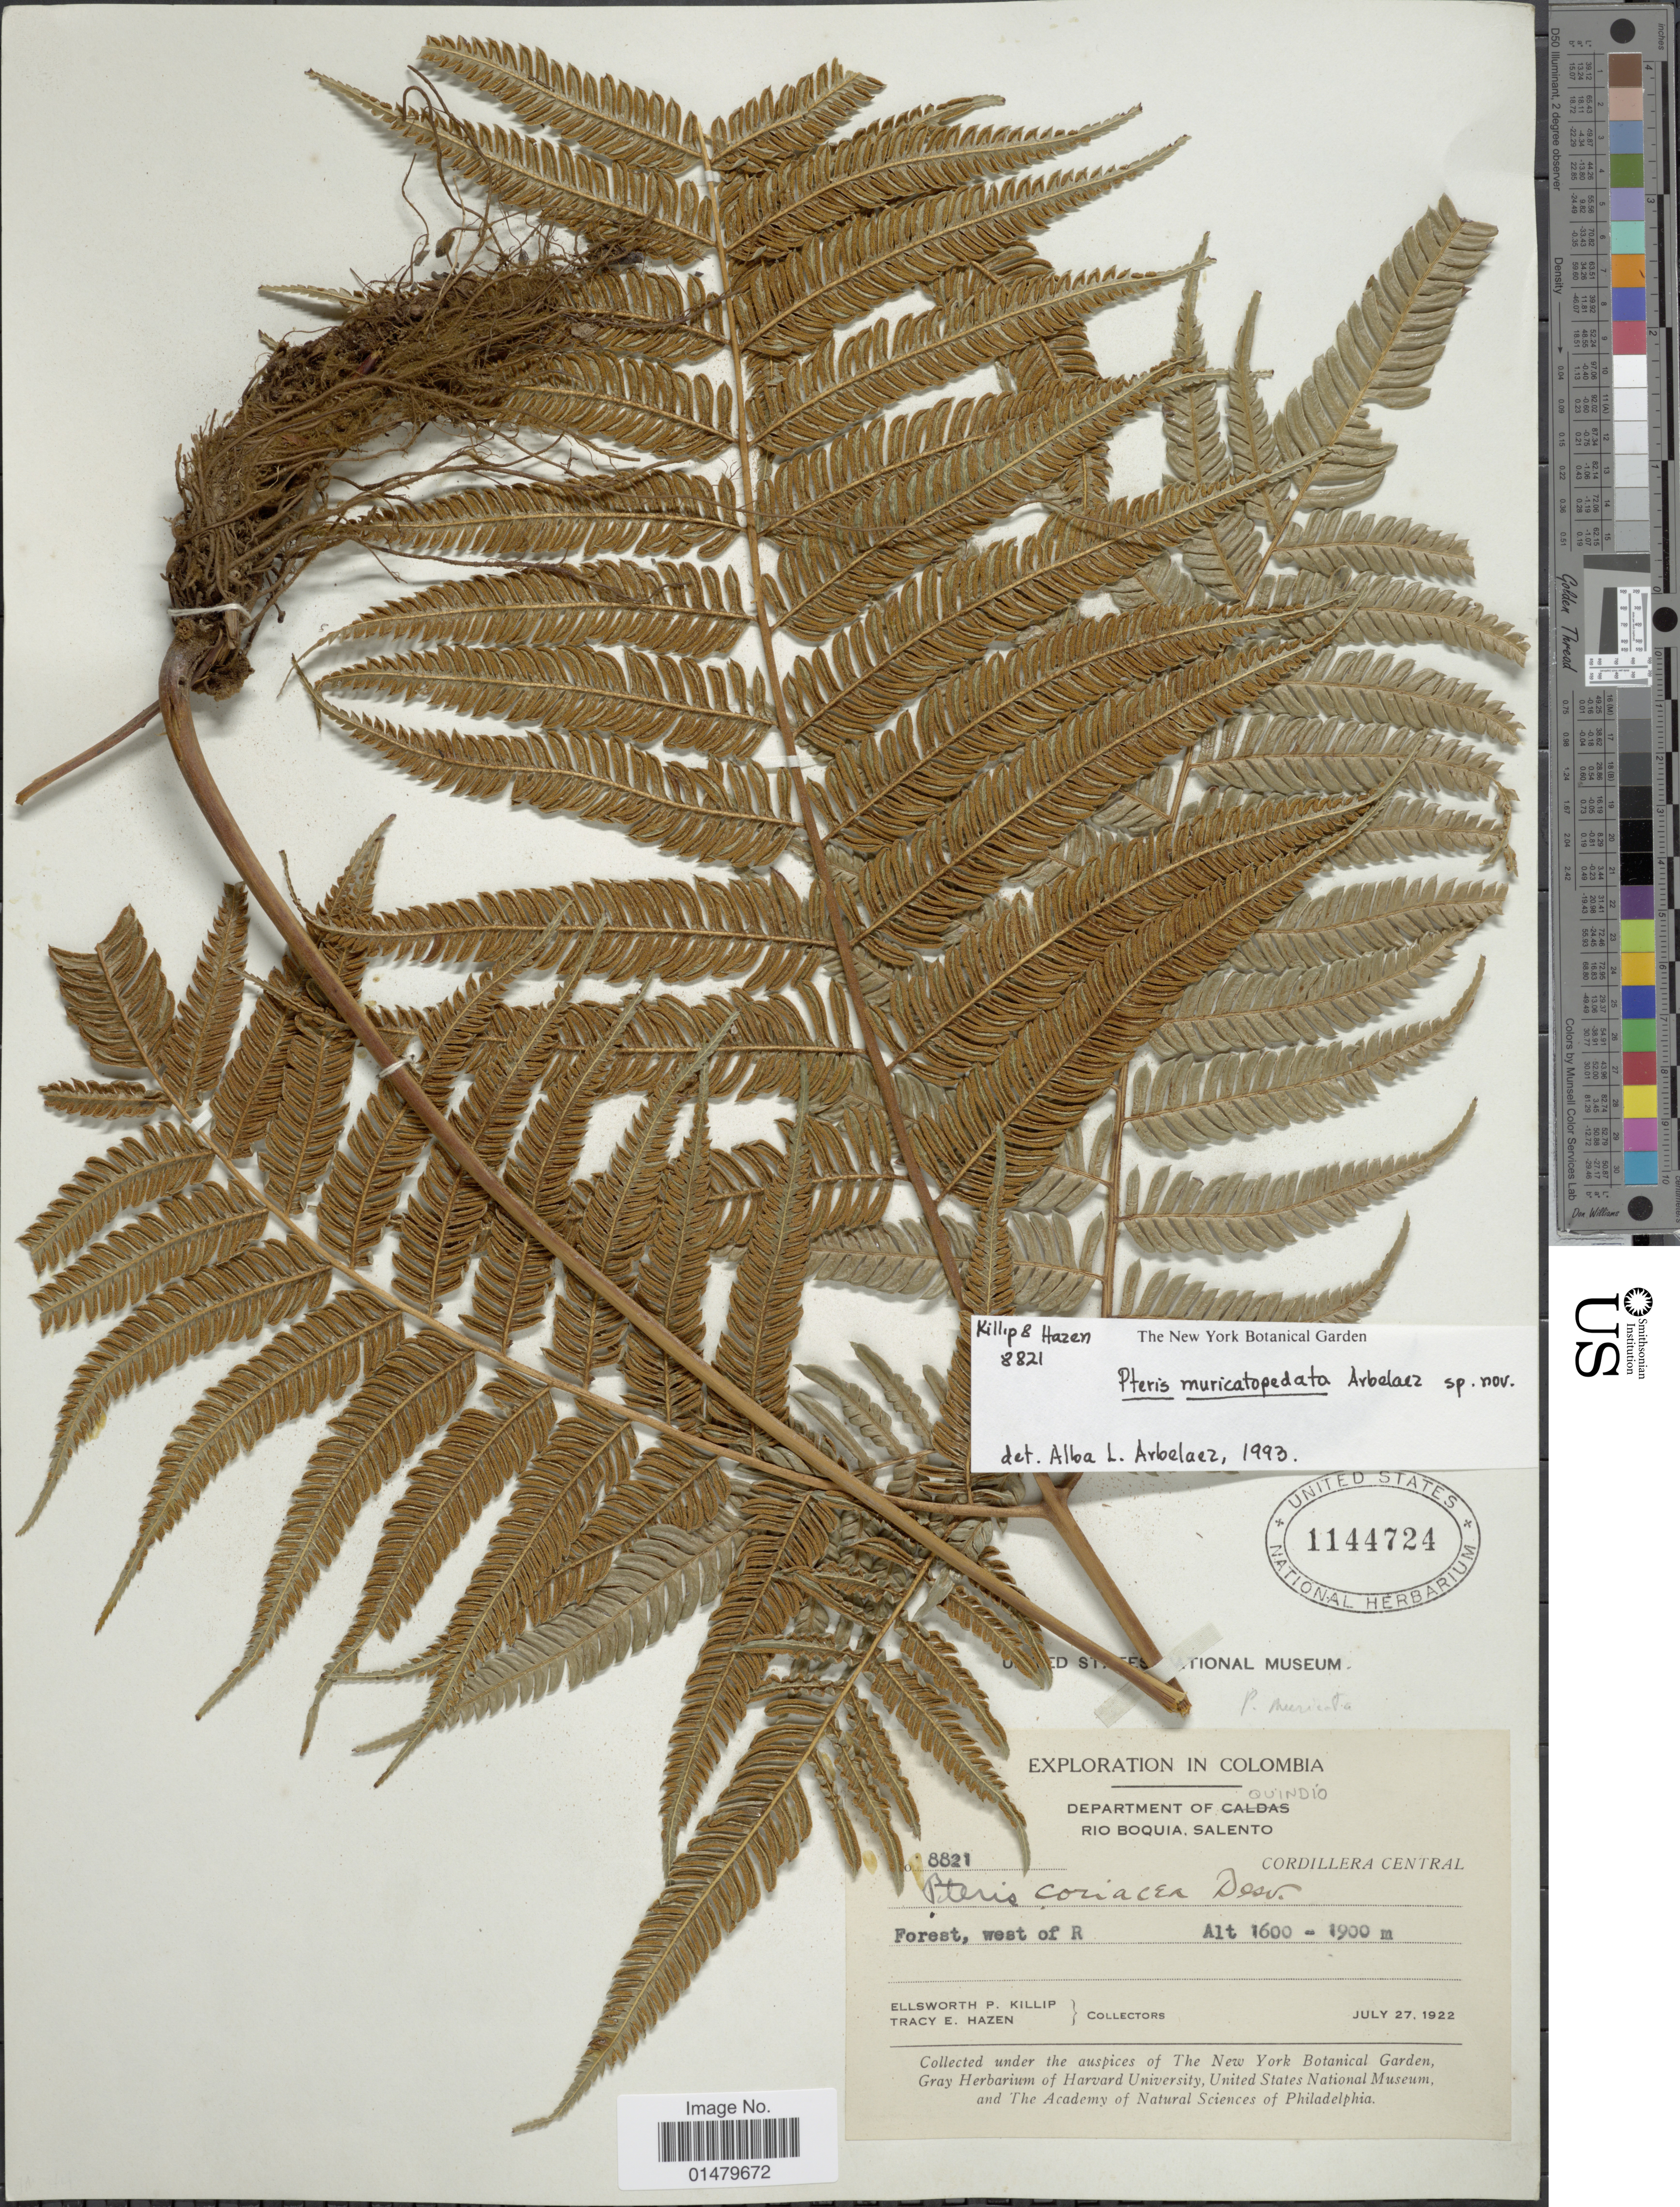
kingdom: Plantae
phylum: Tracheophyta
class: Polypodiopsida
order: Polypodiales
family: Pteridaceae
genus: Pteris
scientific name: Pteris muricatopedata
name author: A.L. Arbeláez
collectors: E. P. Killip & T. E. Hazen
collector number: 8821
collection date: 1922-07-27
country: Colombia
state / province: Quindío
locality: Department of Quindio. Rio Boquia, Salento. Cordillera Central. West of R.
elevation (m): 1600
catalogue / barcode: US 1144724